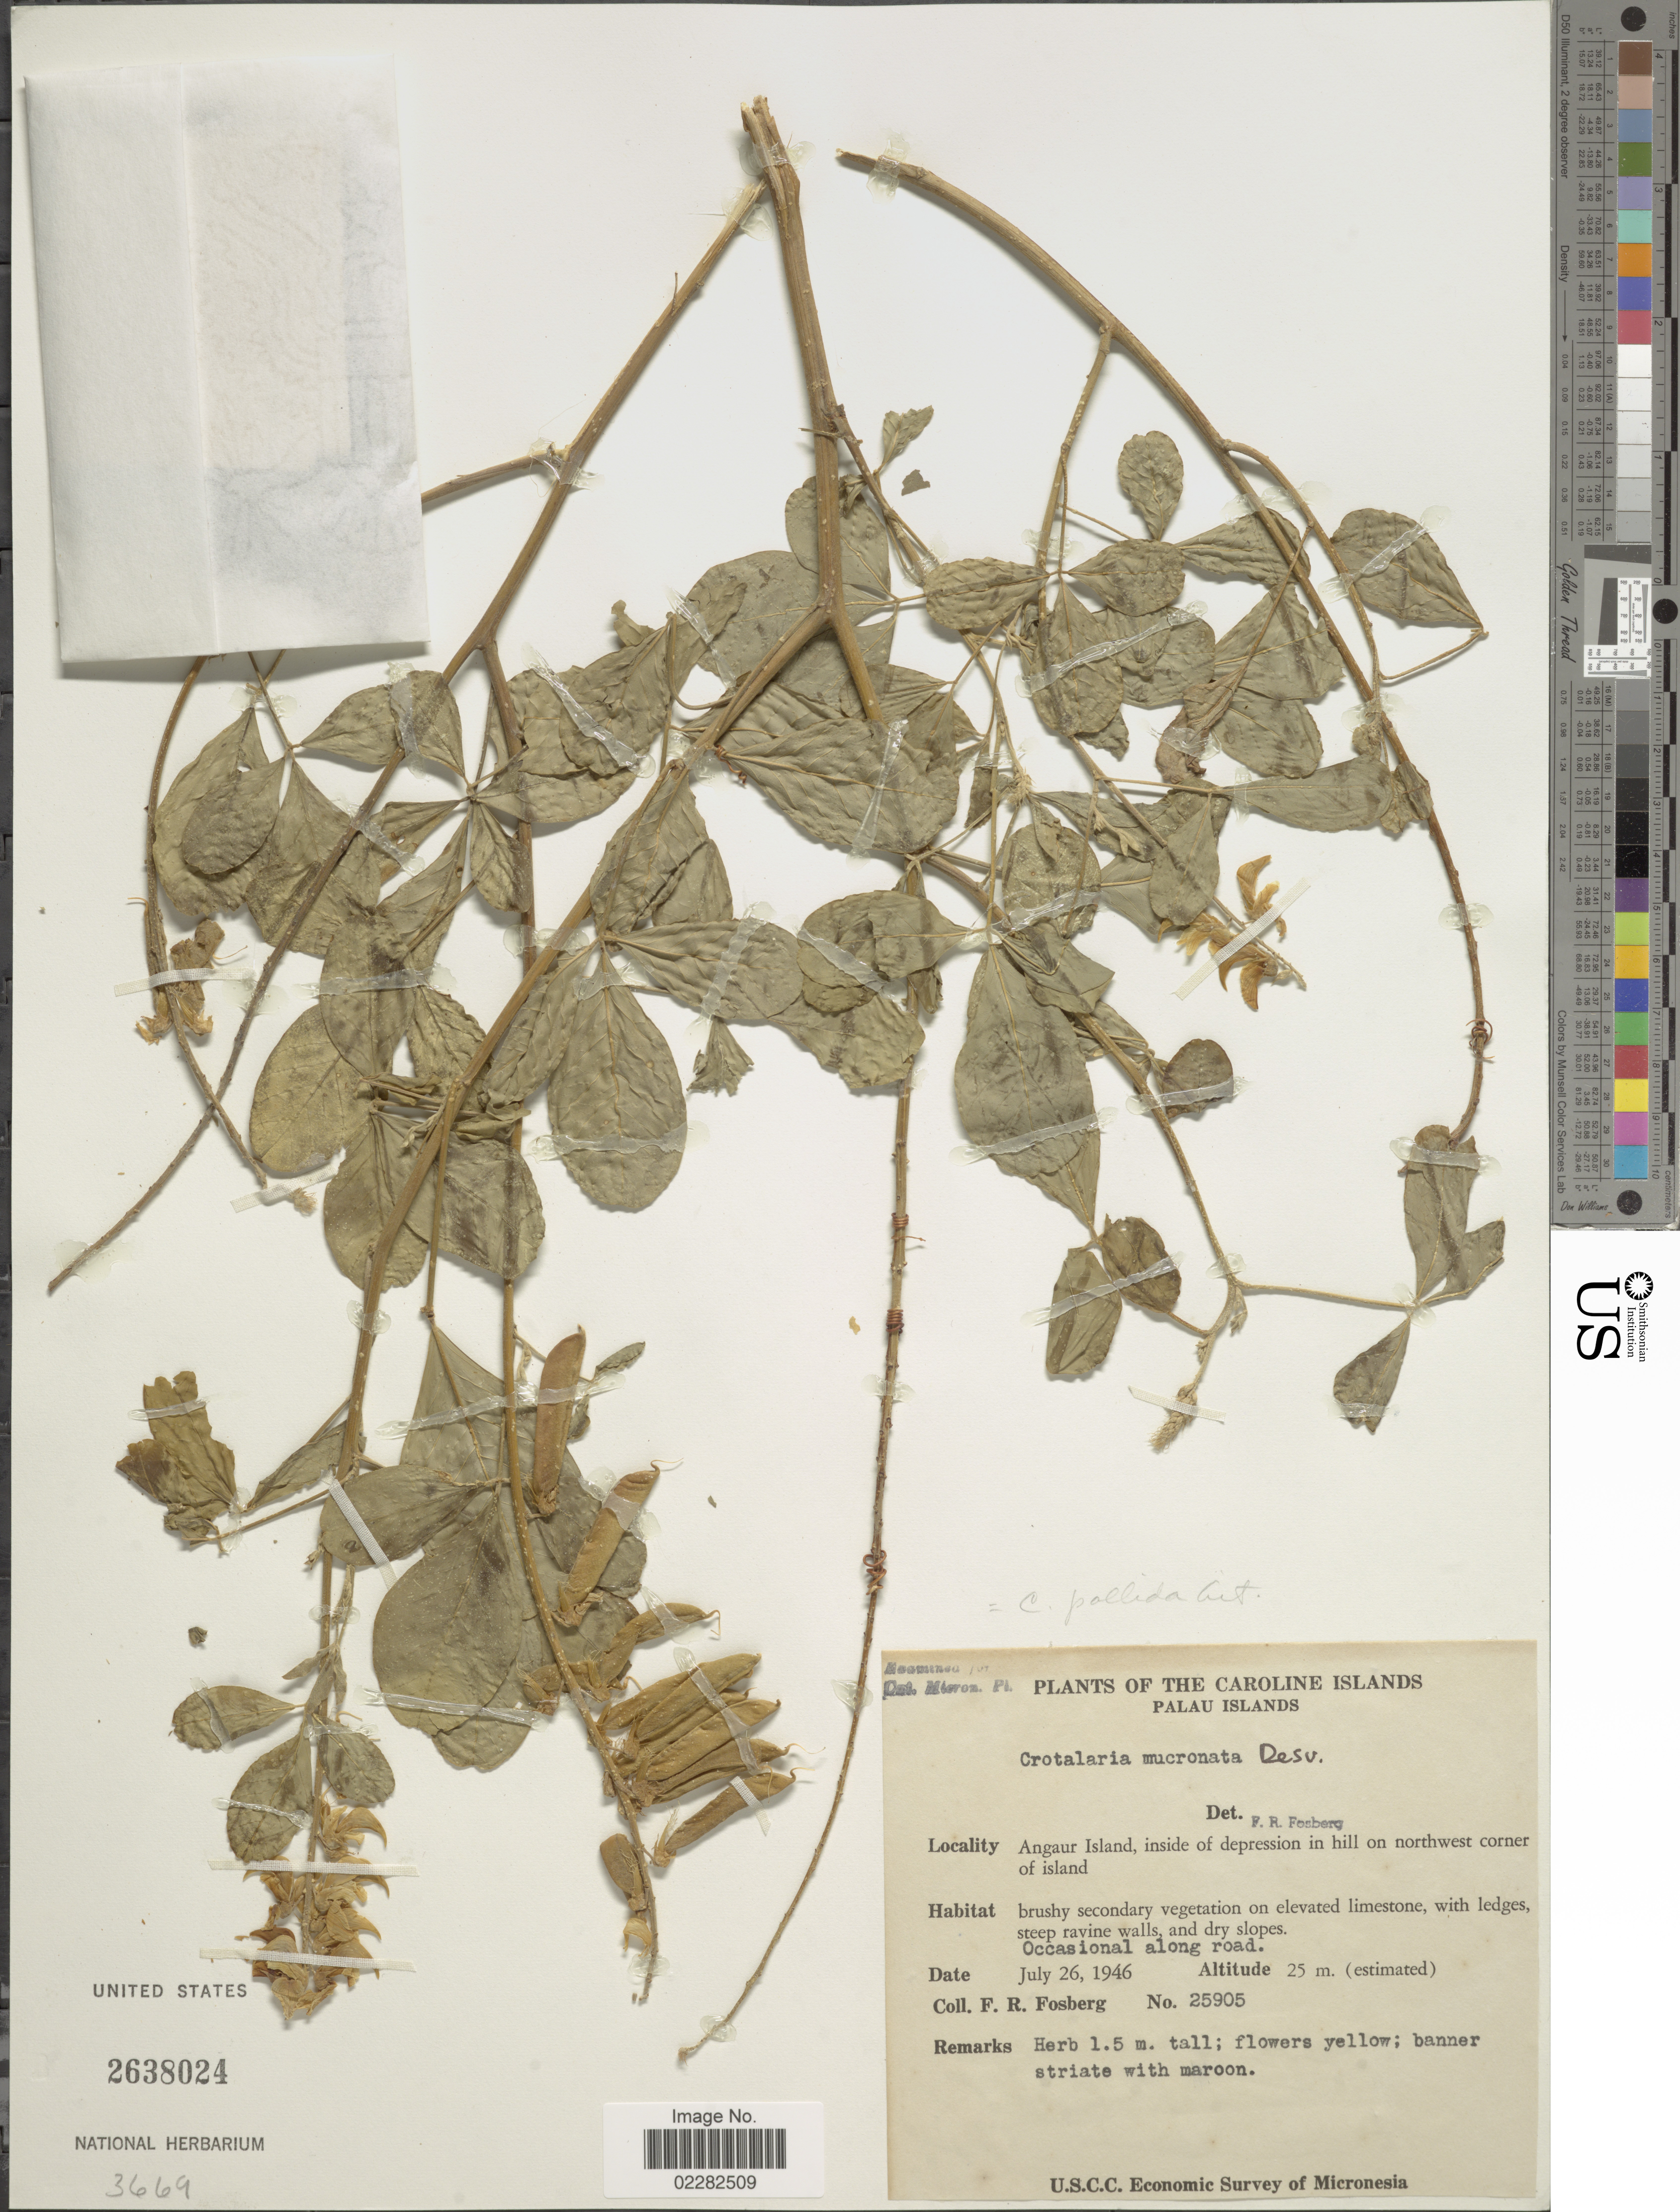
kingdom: Plantae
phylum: Tracheophyta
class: Magnoliopsida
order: Fabales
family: Fabaceae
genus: Crotalaria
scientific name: Crotalaria pallida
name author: Aiton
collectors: F. R. Fosberg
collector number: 25905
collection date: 1946-07-26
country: Palau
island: Ngeaur [Angaur]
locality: Angaur Island, inside of depression in hill on northwest corner of island, occasional along road.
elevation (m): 25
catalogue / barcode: US 2638024